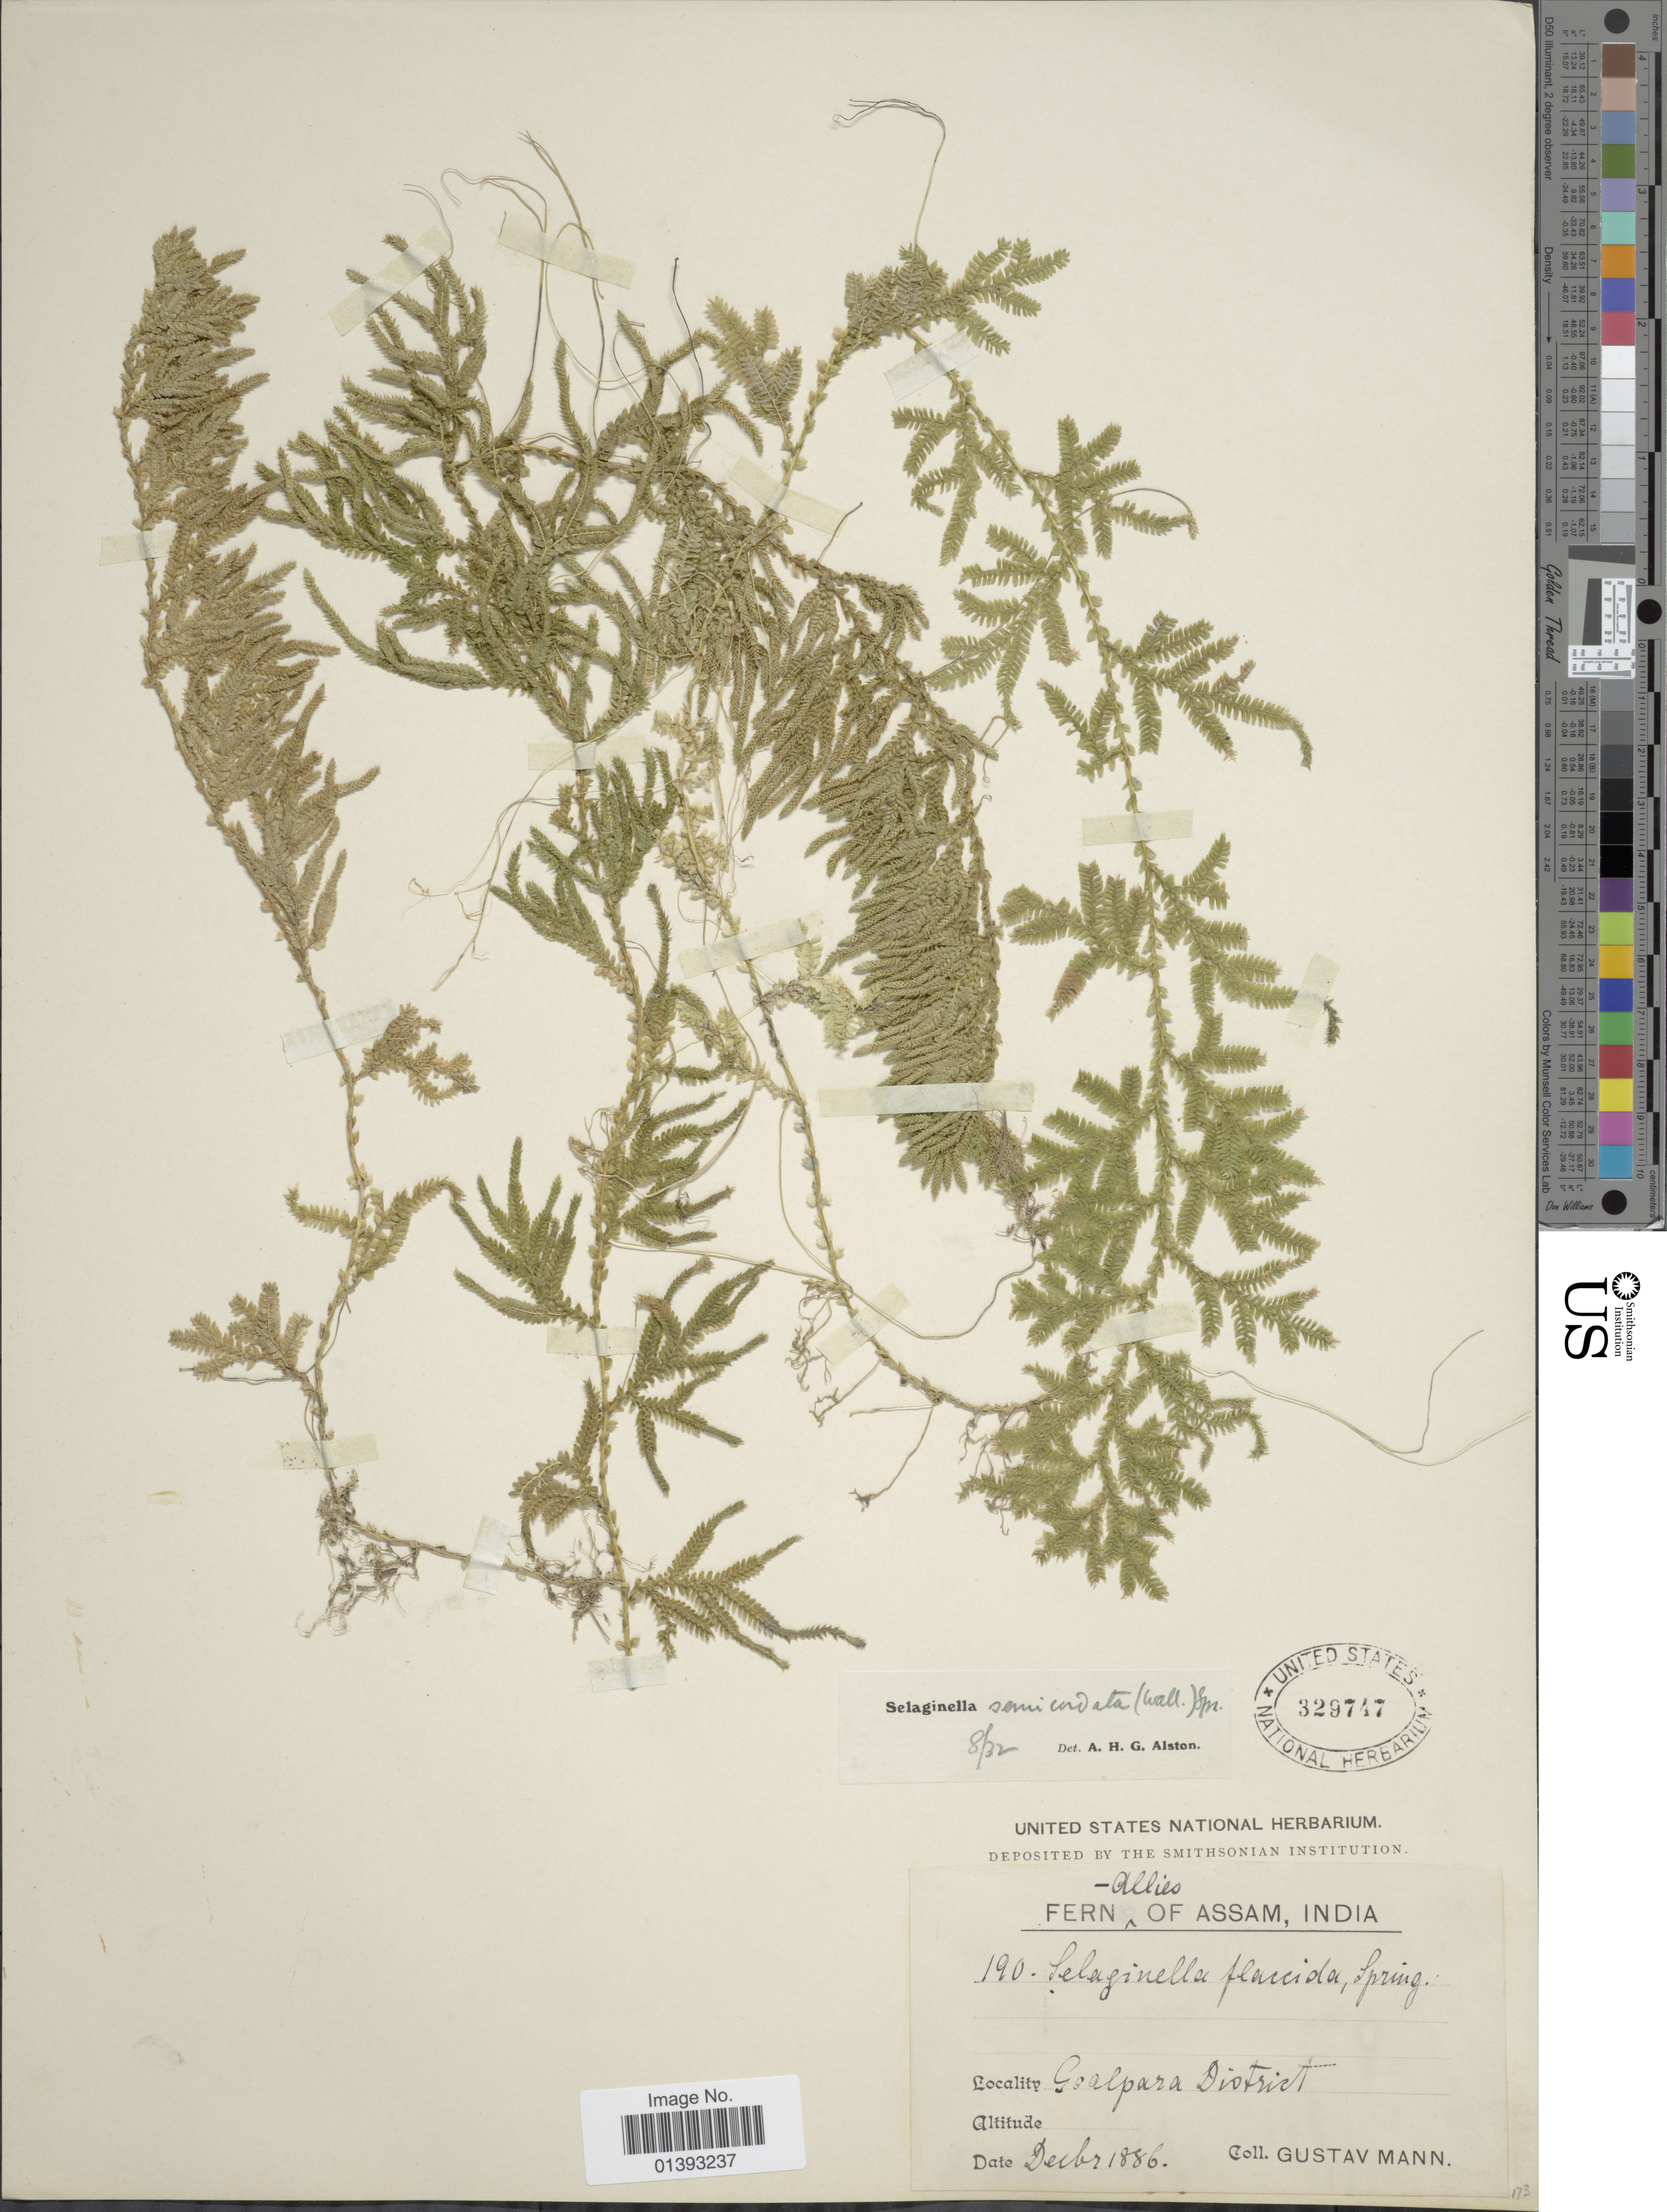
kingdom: Plantae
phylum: Tracheophyta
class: Lycopodiopsida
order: Selaginellales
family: Selaginellaceae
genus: Selaginella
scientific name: Selaginella semicordata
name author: Spring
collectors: G. Mann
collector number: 190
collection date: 1886-12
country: India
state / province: Assam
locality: Goalpara District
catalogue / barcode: US 329747